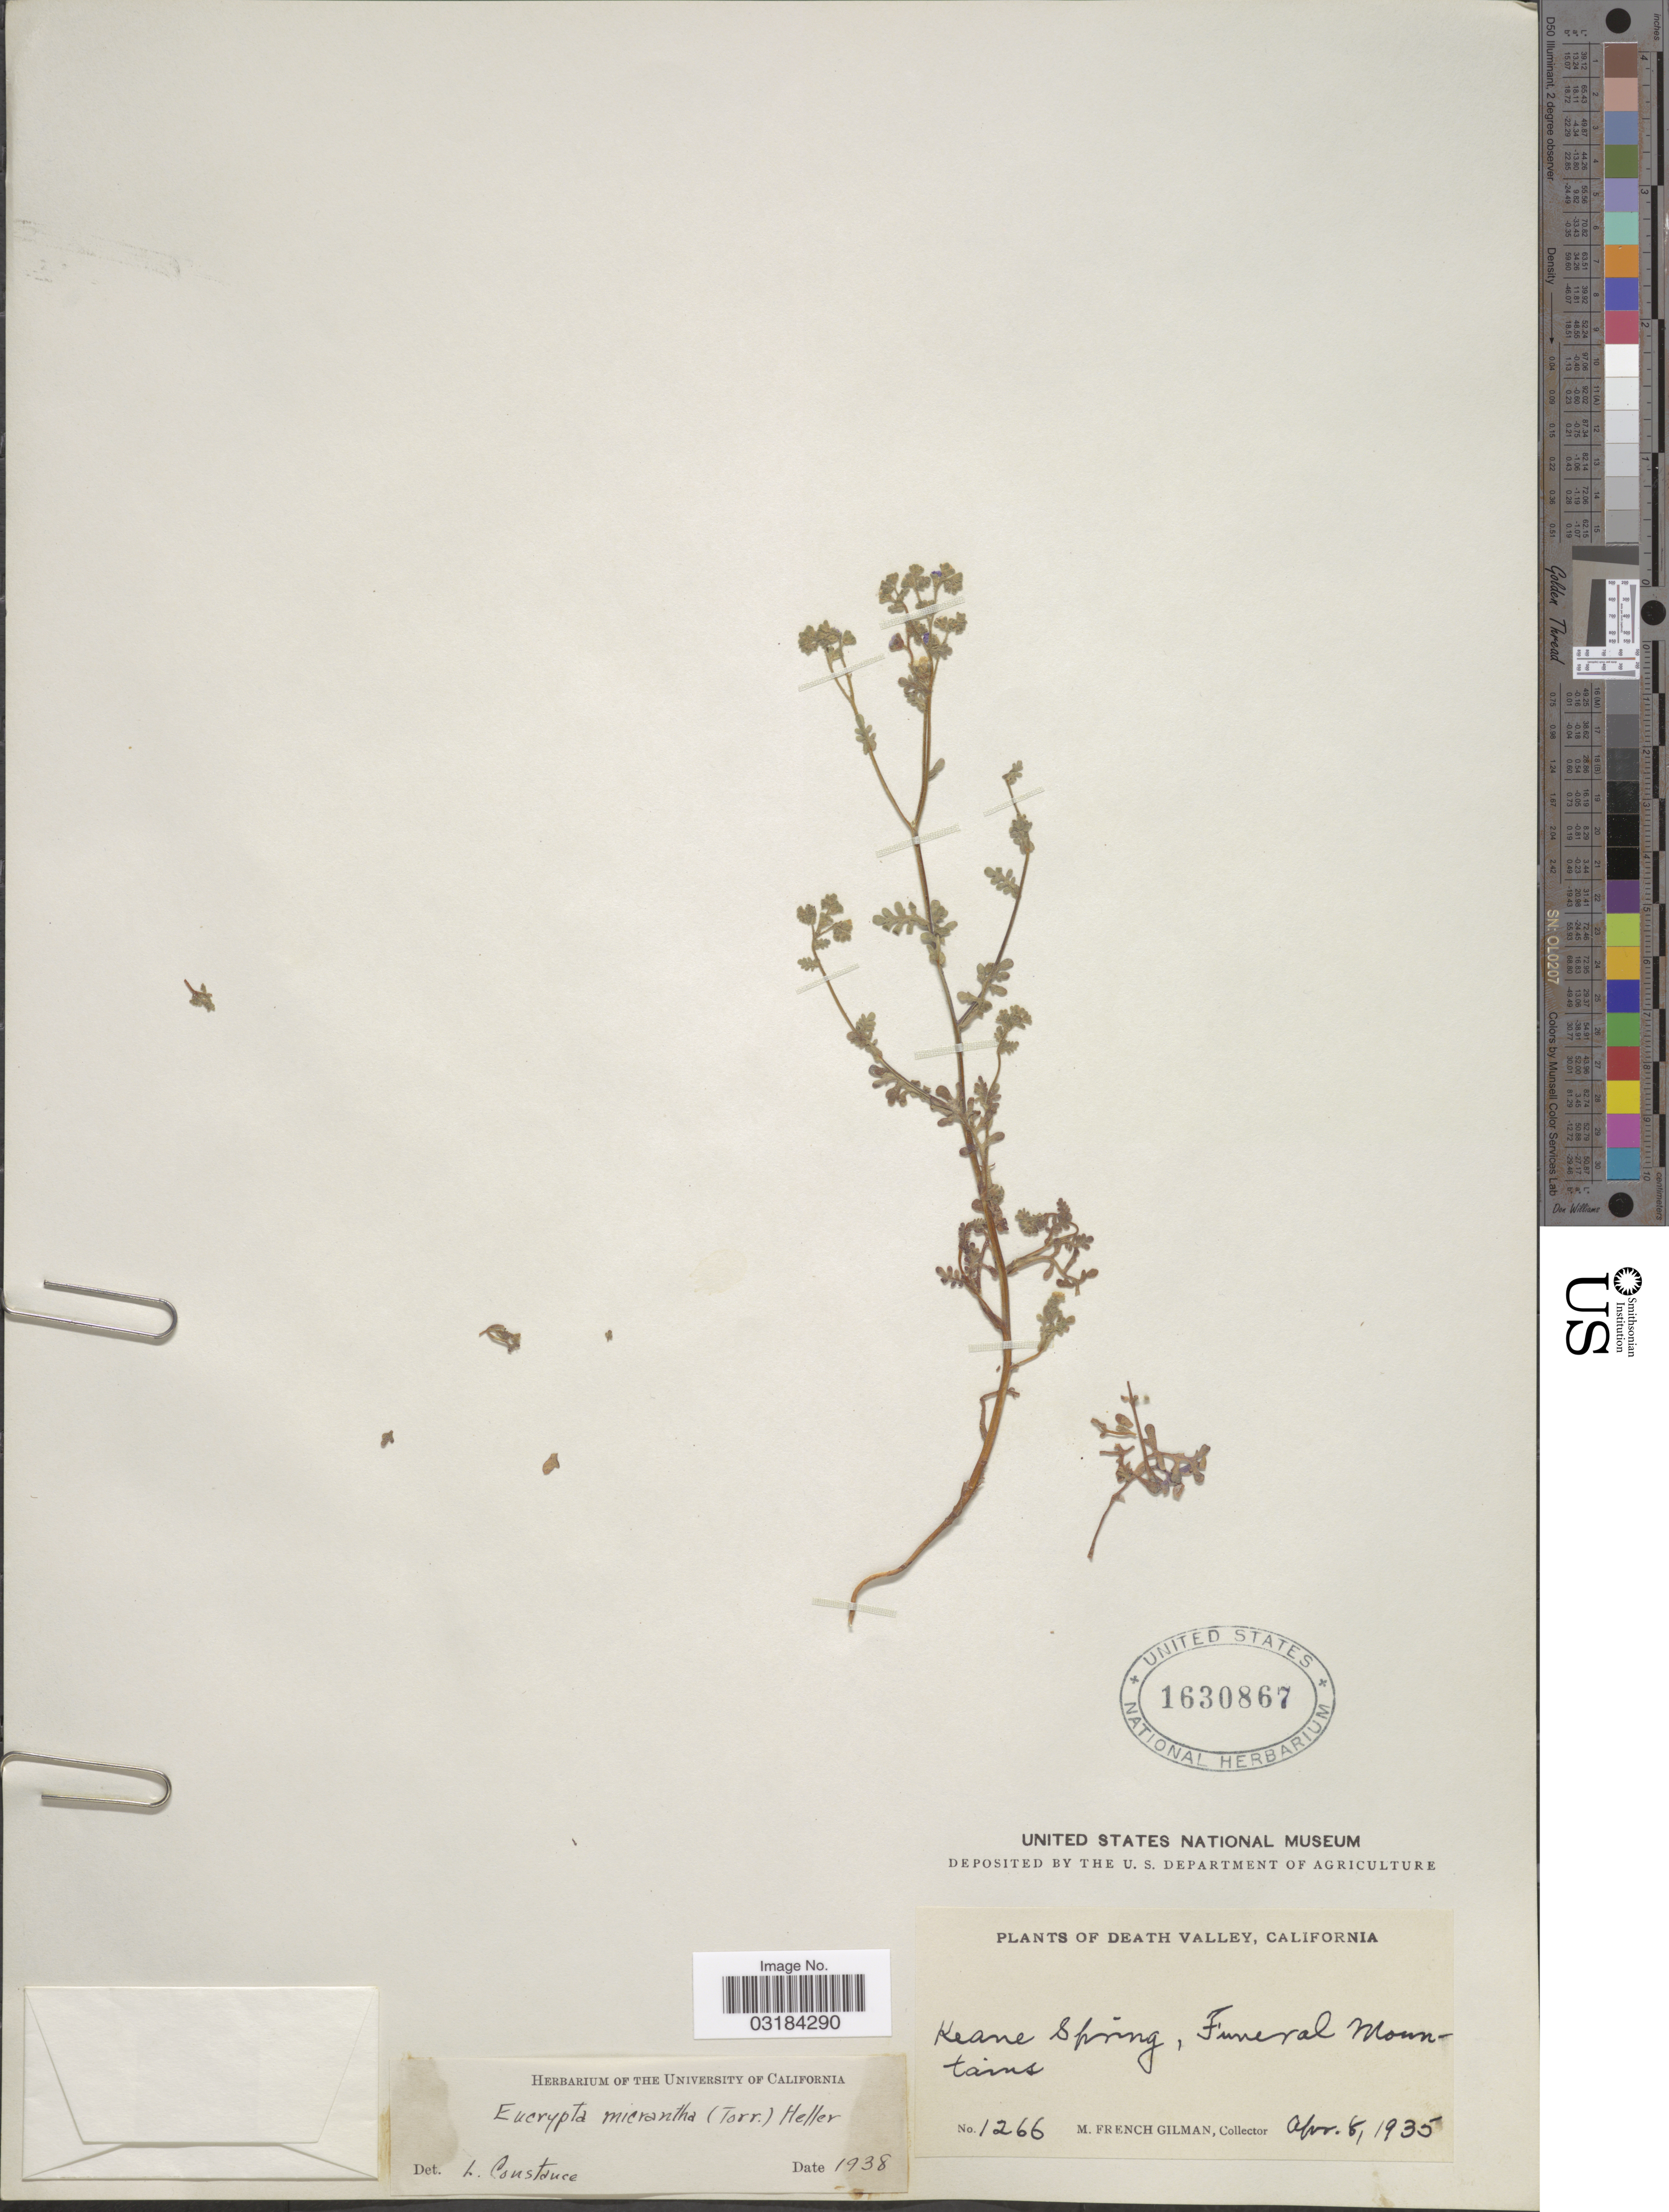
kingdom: Plantae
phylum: Tracheophyta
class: Magnoliopsida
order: Boraginales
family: Hydrophyllaceae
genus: Eucrypta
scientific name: Eucrypta micrantha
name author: (Torr.) A. Heller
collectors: M. F. Gilman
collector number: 1266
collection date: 1935-04-08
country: United States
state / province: California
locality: Death Valley. Keane Spring, Funeral Mountains.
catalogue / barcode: US 1630867